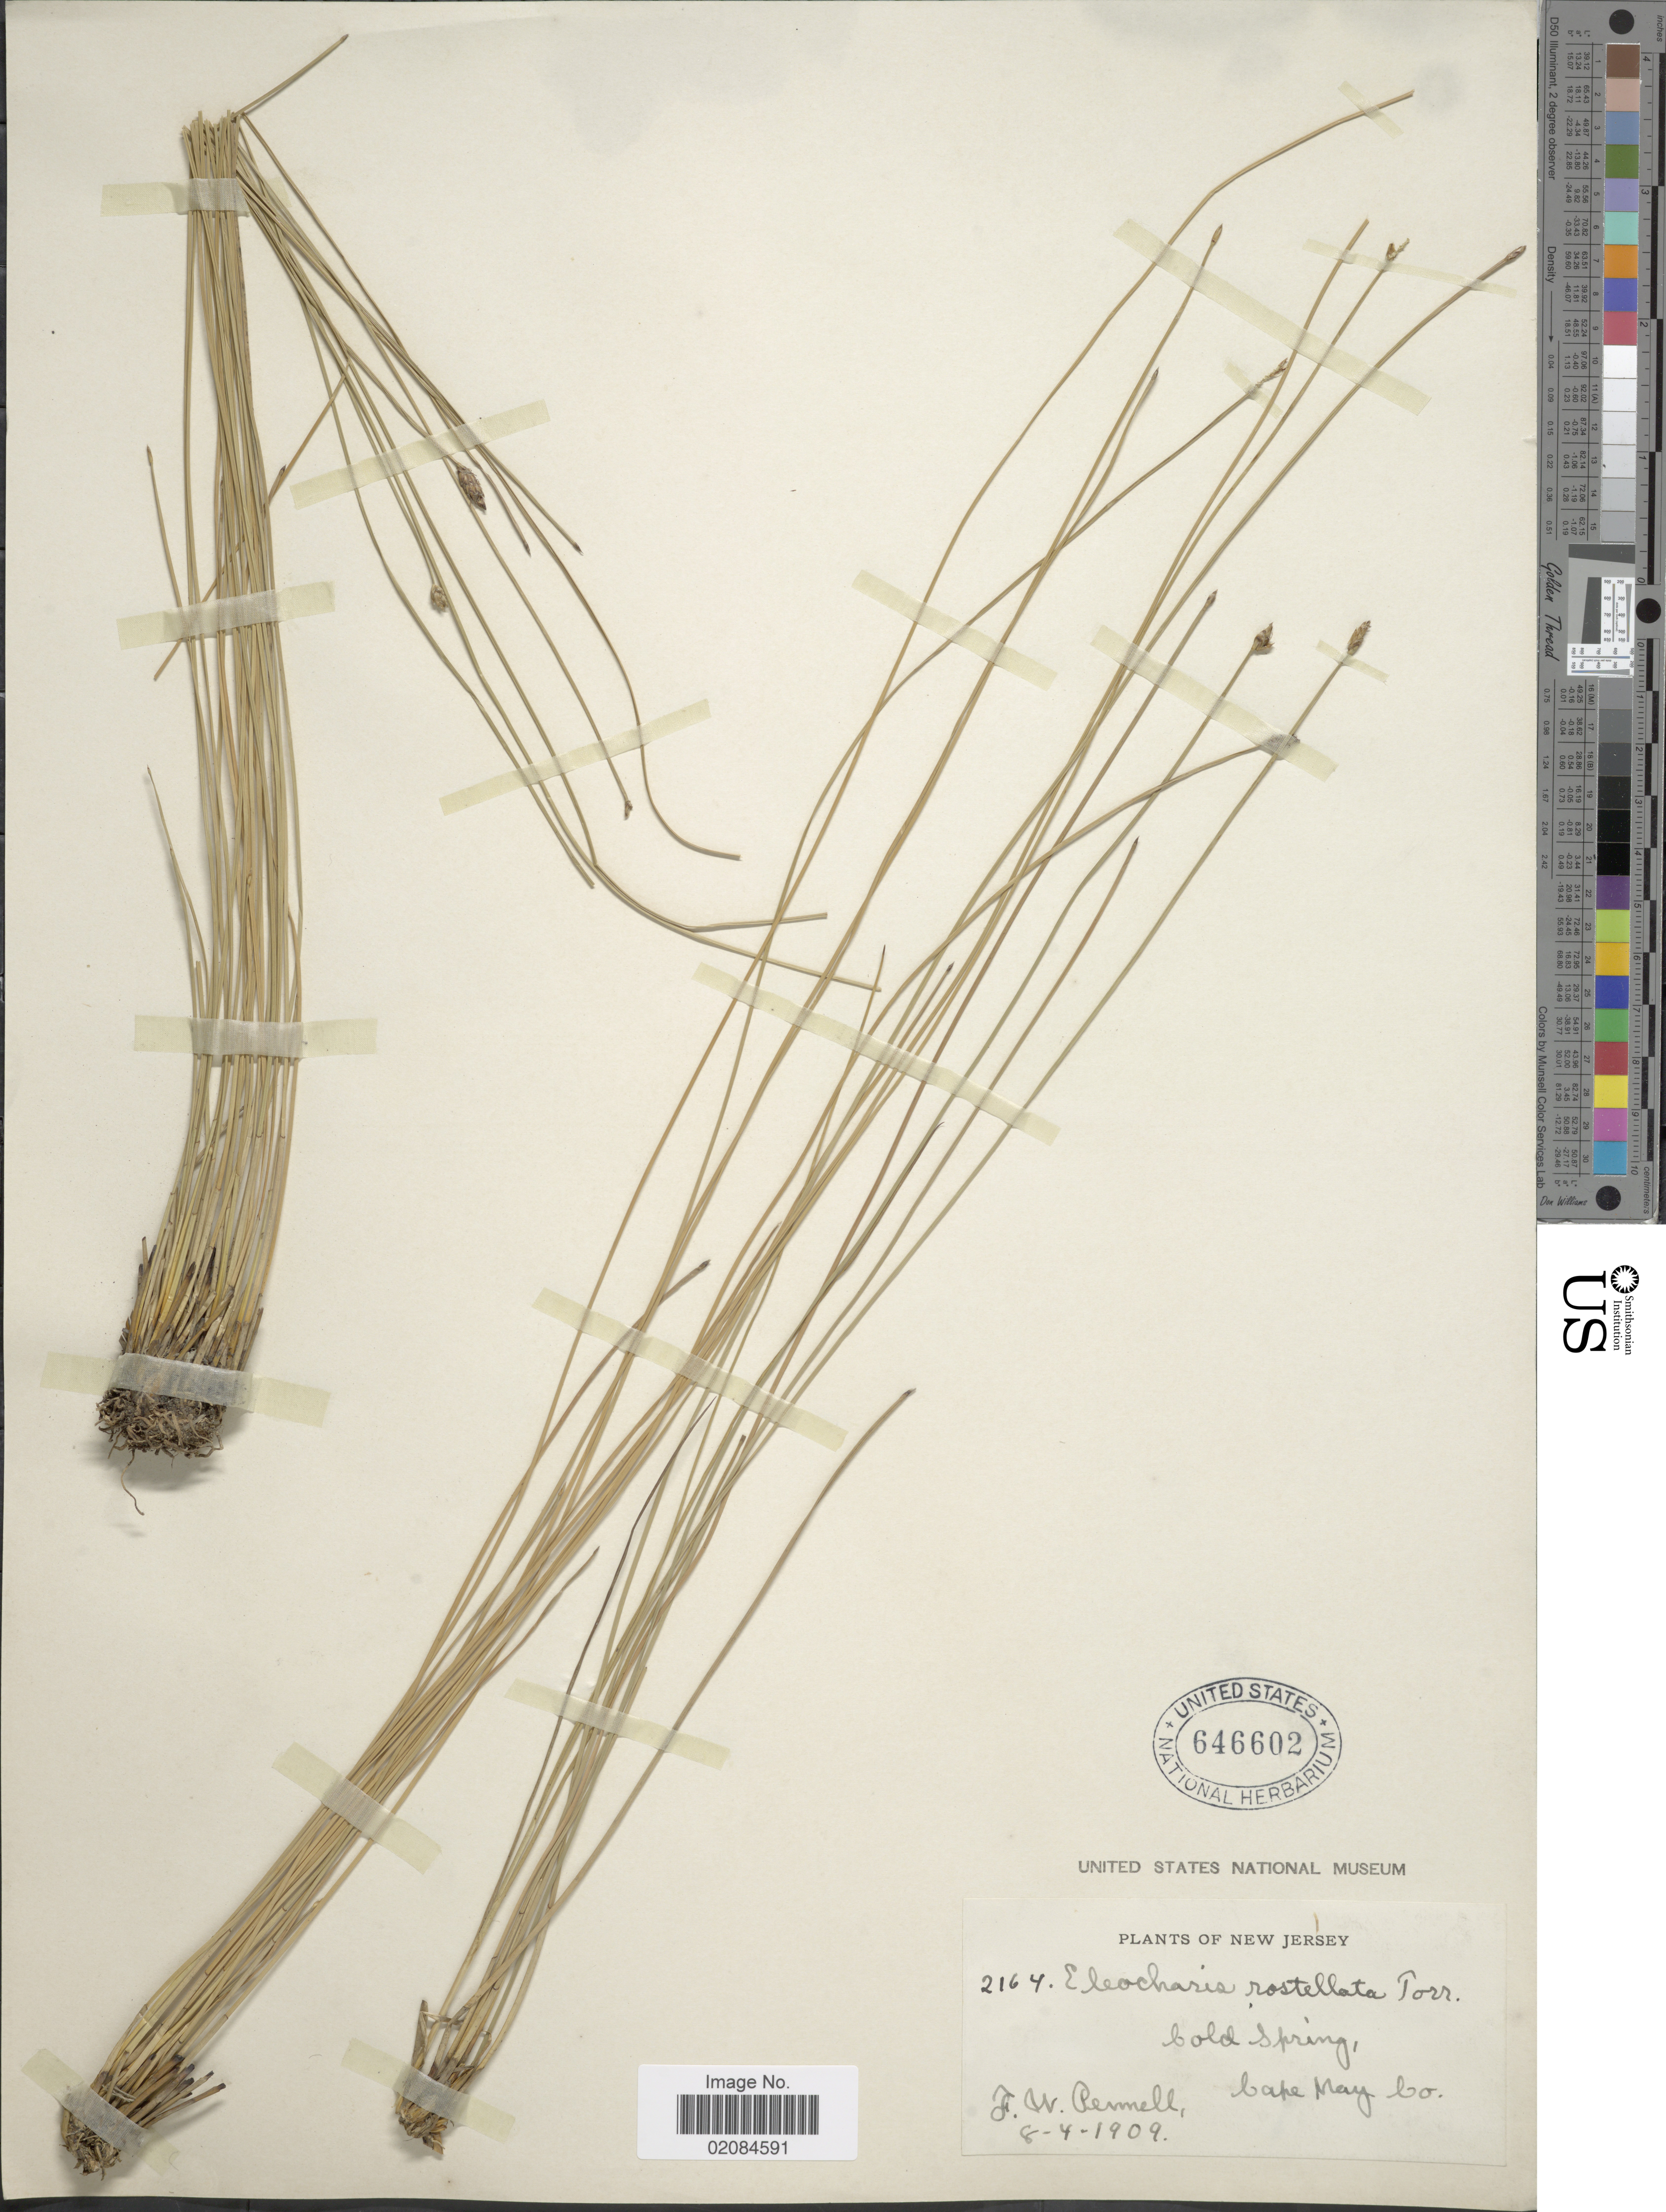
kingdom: Plantae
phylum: Tracheophyta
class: Liliopsida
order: Poales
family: Cyperaceae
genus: Eleocharis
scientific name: Eleocharis rostellata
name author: (Torr.) Torr.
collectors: F. W. Pennell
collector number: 2164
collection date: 1909-08-04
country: United States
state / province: New Jersey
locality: Cold Spring, Cake May Co.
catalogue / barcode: US 646602